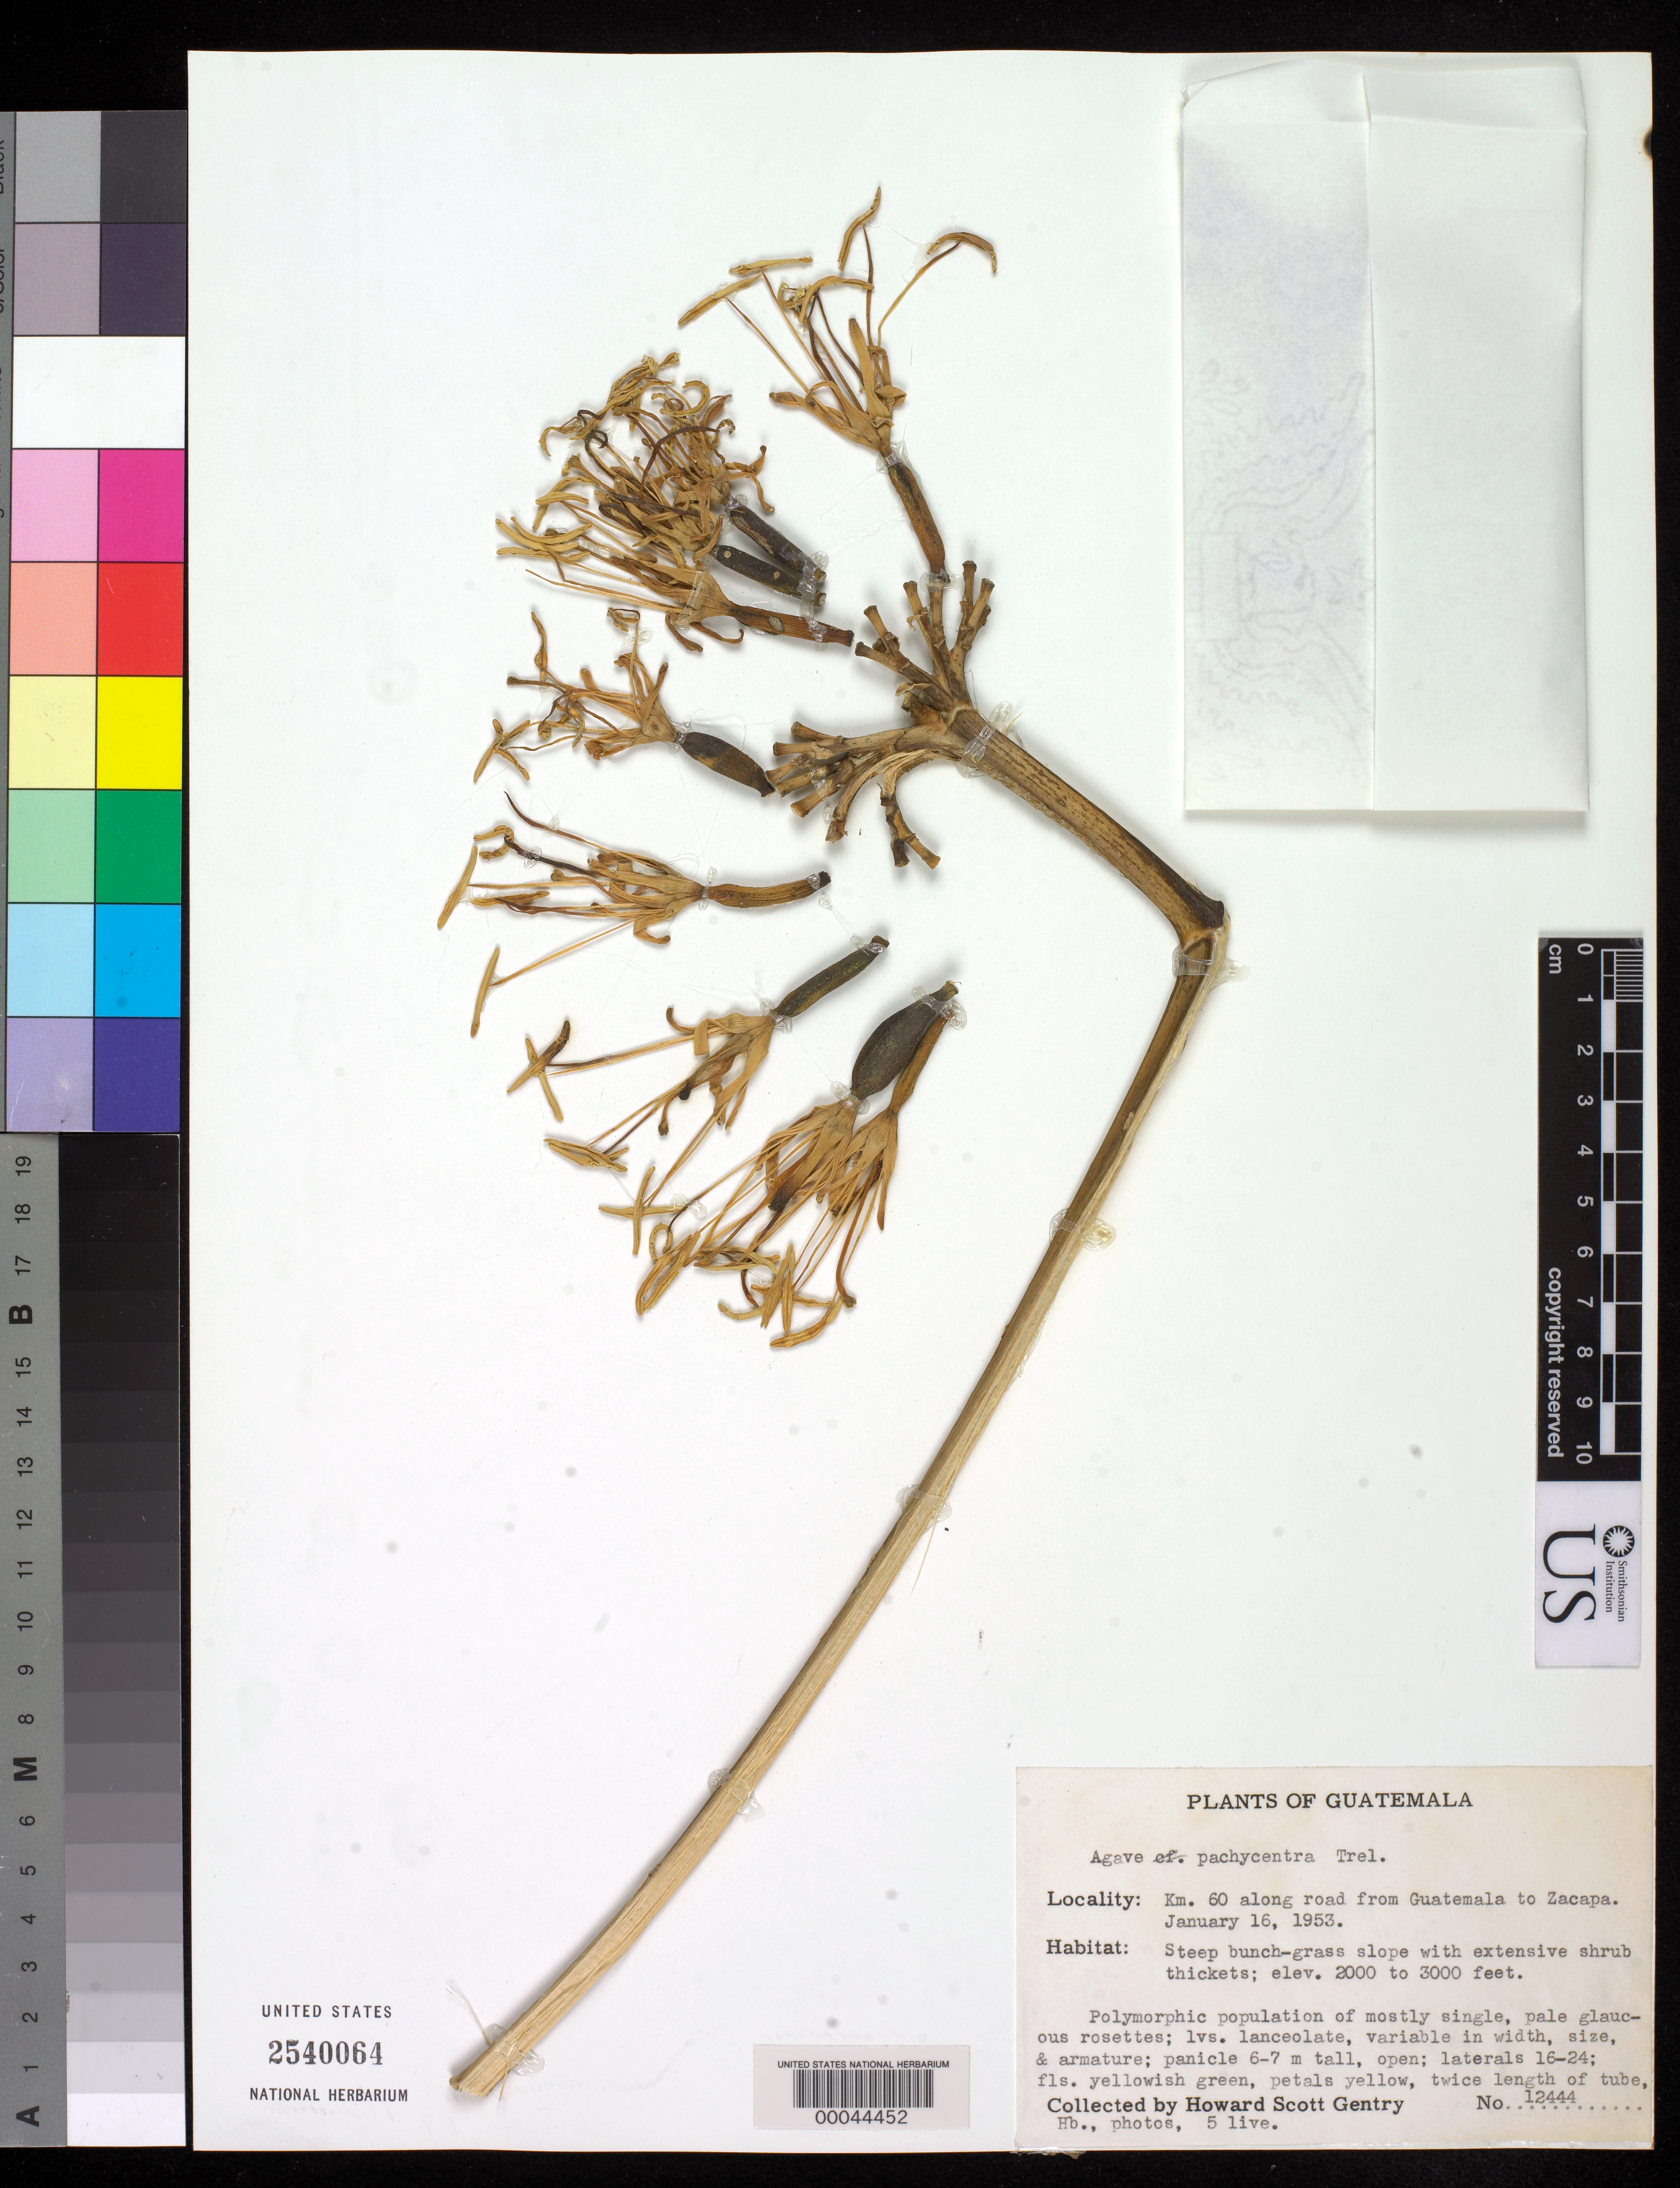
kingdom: Plantae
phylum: Tracheophyta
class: Liliopsida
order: Asparagales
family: Asparagaceae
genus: Agave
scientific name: Agave pachycentra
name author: Trel.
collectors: H. S. Gentry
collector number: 12444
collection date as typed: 16 Jan 1953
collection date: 1953-01-16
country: Guatemala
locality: Km 60 along road from guatemala to Zacapa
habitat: Steep bunch-grass slope with extensive shrub thickets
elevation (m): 610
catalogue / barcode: US 2540064